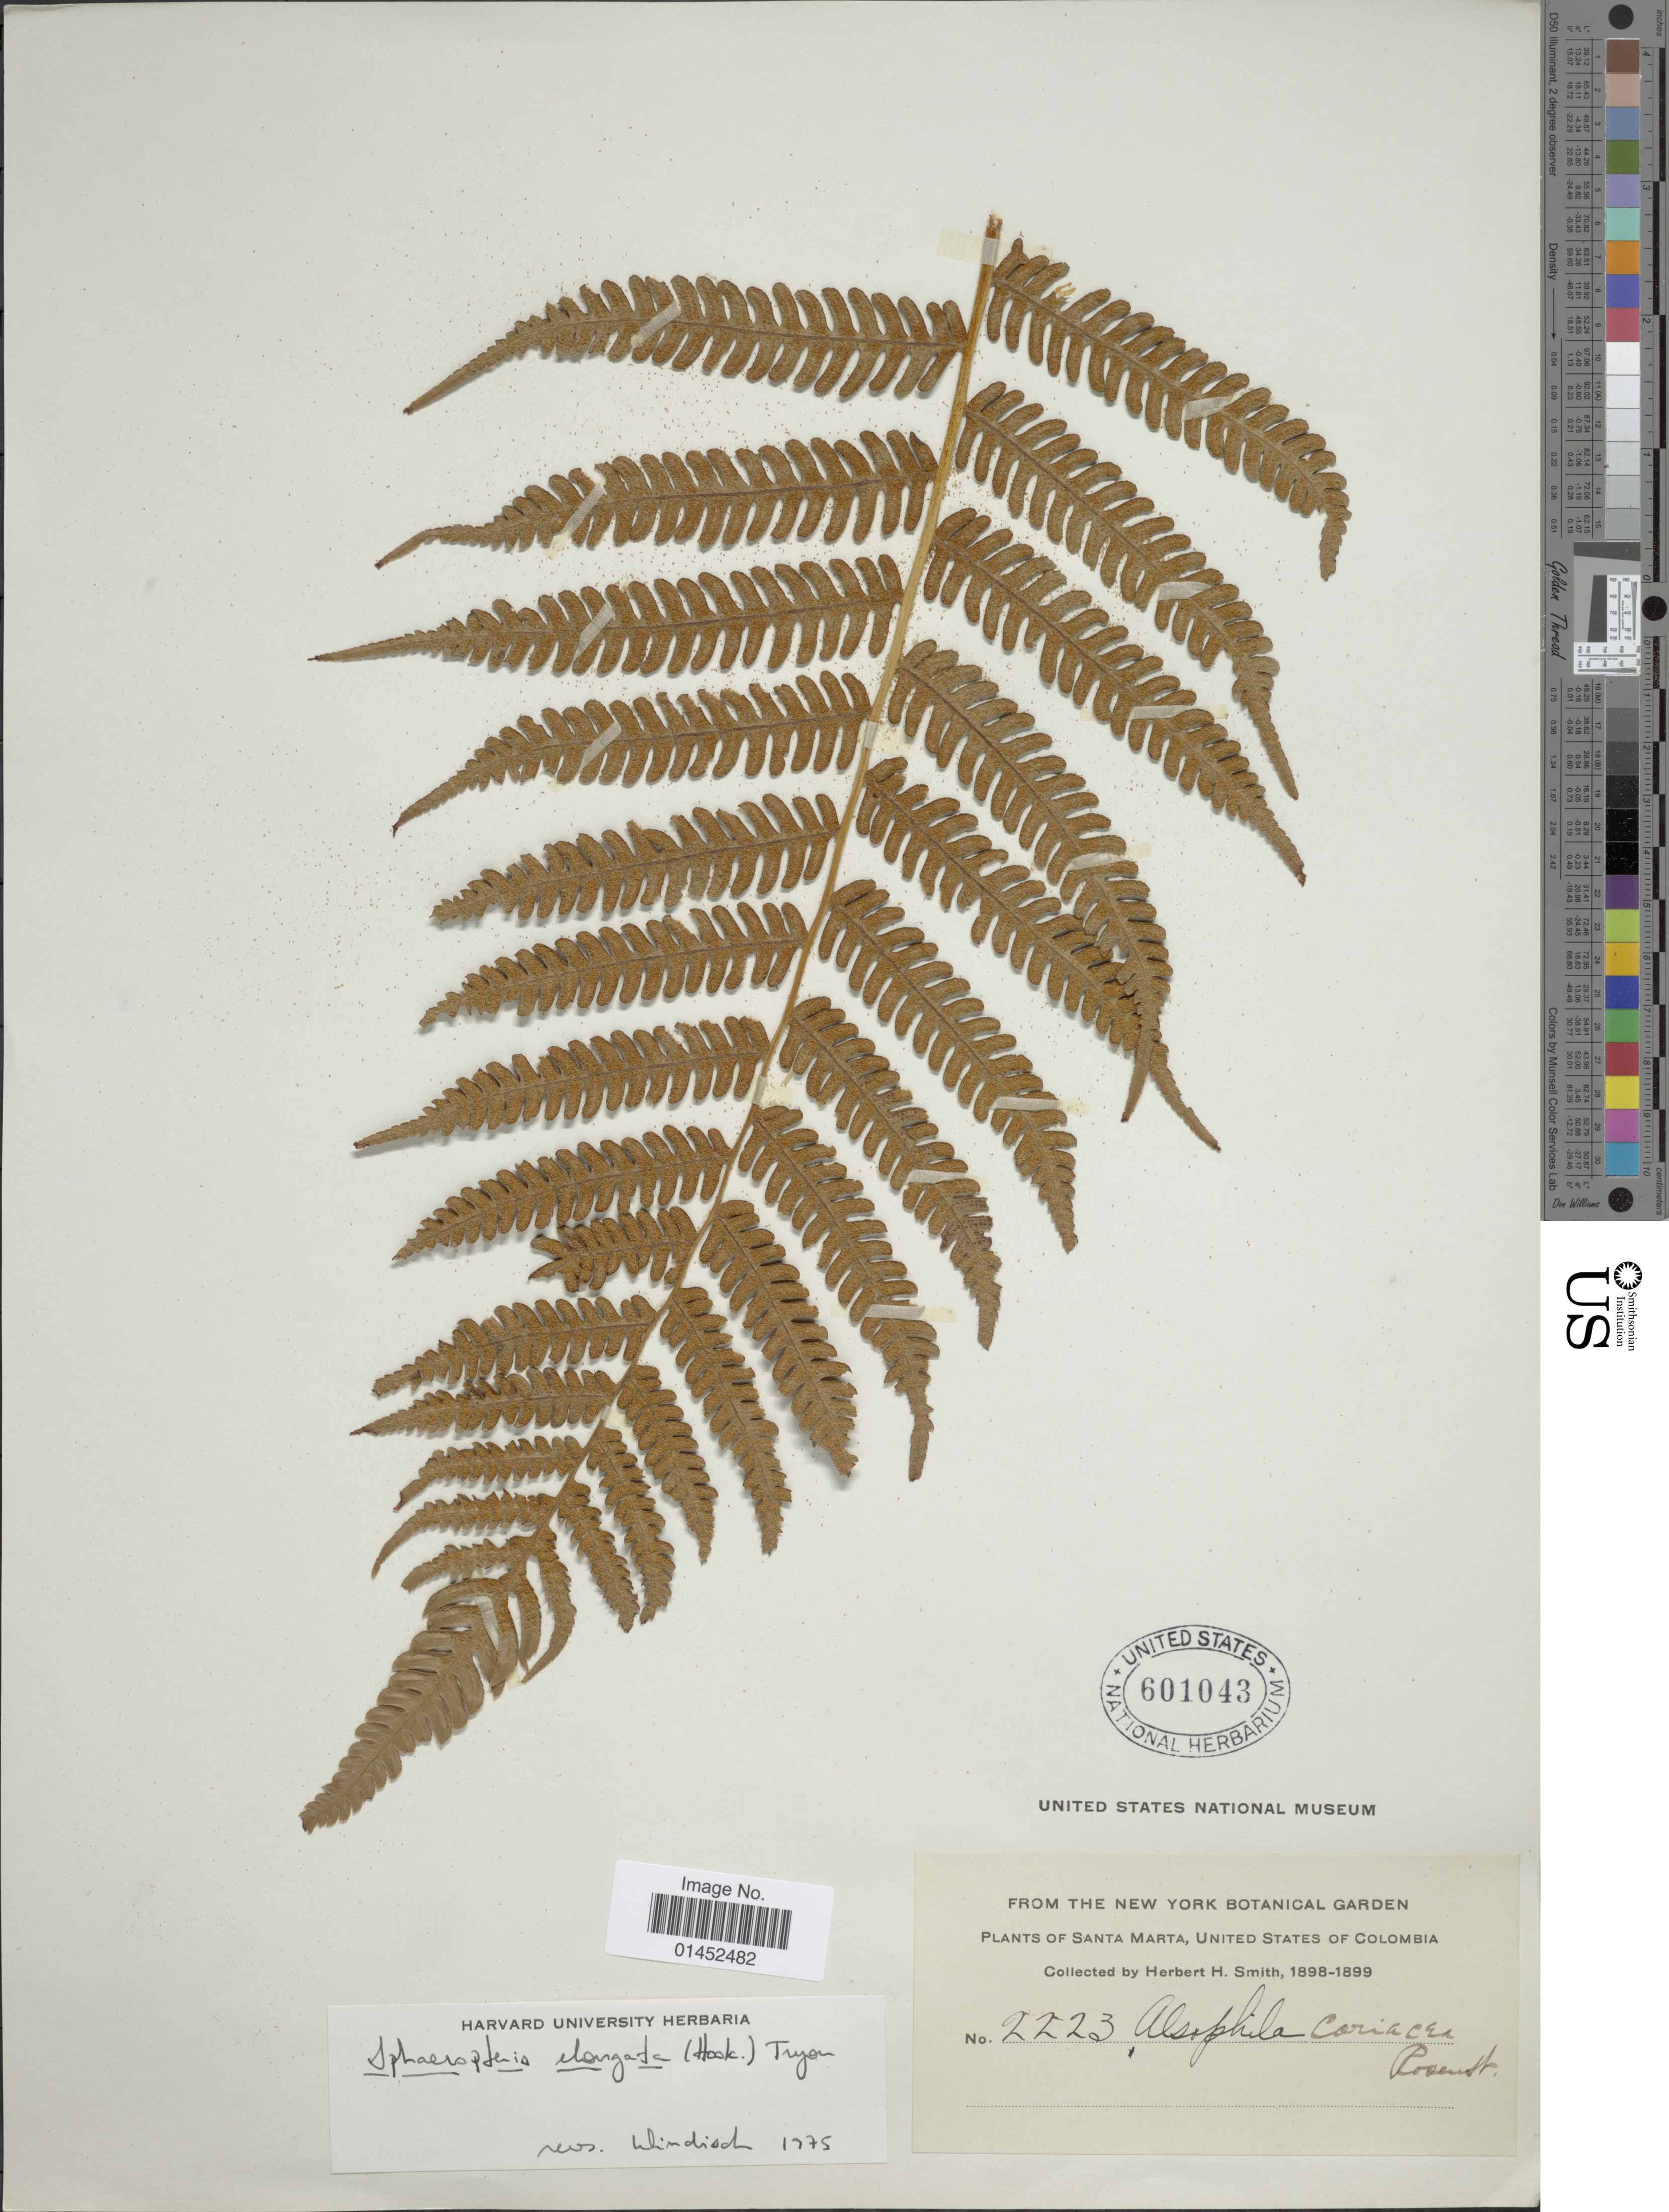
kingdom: Plantae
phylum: Tracheophyta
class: Polypodiopsida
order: Cyatheales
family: Cyatheaceae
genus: Cyathea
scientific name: Cyathea poeppigii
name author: (Hook.) Domin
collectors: Herbert H. Smith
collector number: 2223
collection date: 1898/1899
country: Colombia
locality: Santa Marta, United States of Colombia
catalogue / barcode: US 601043